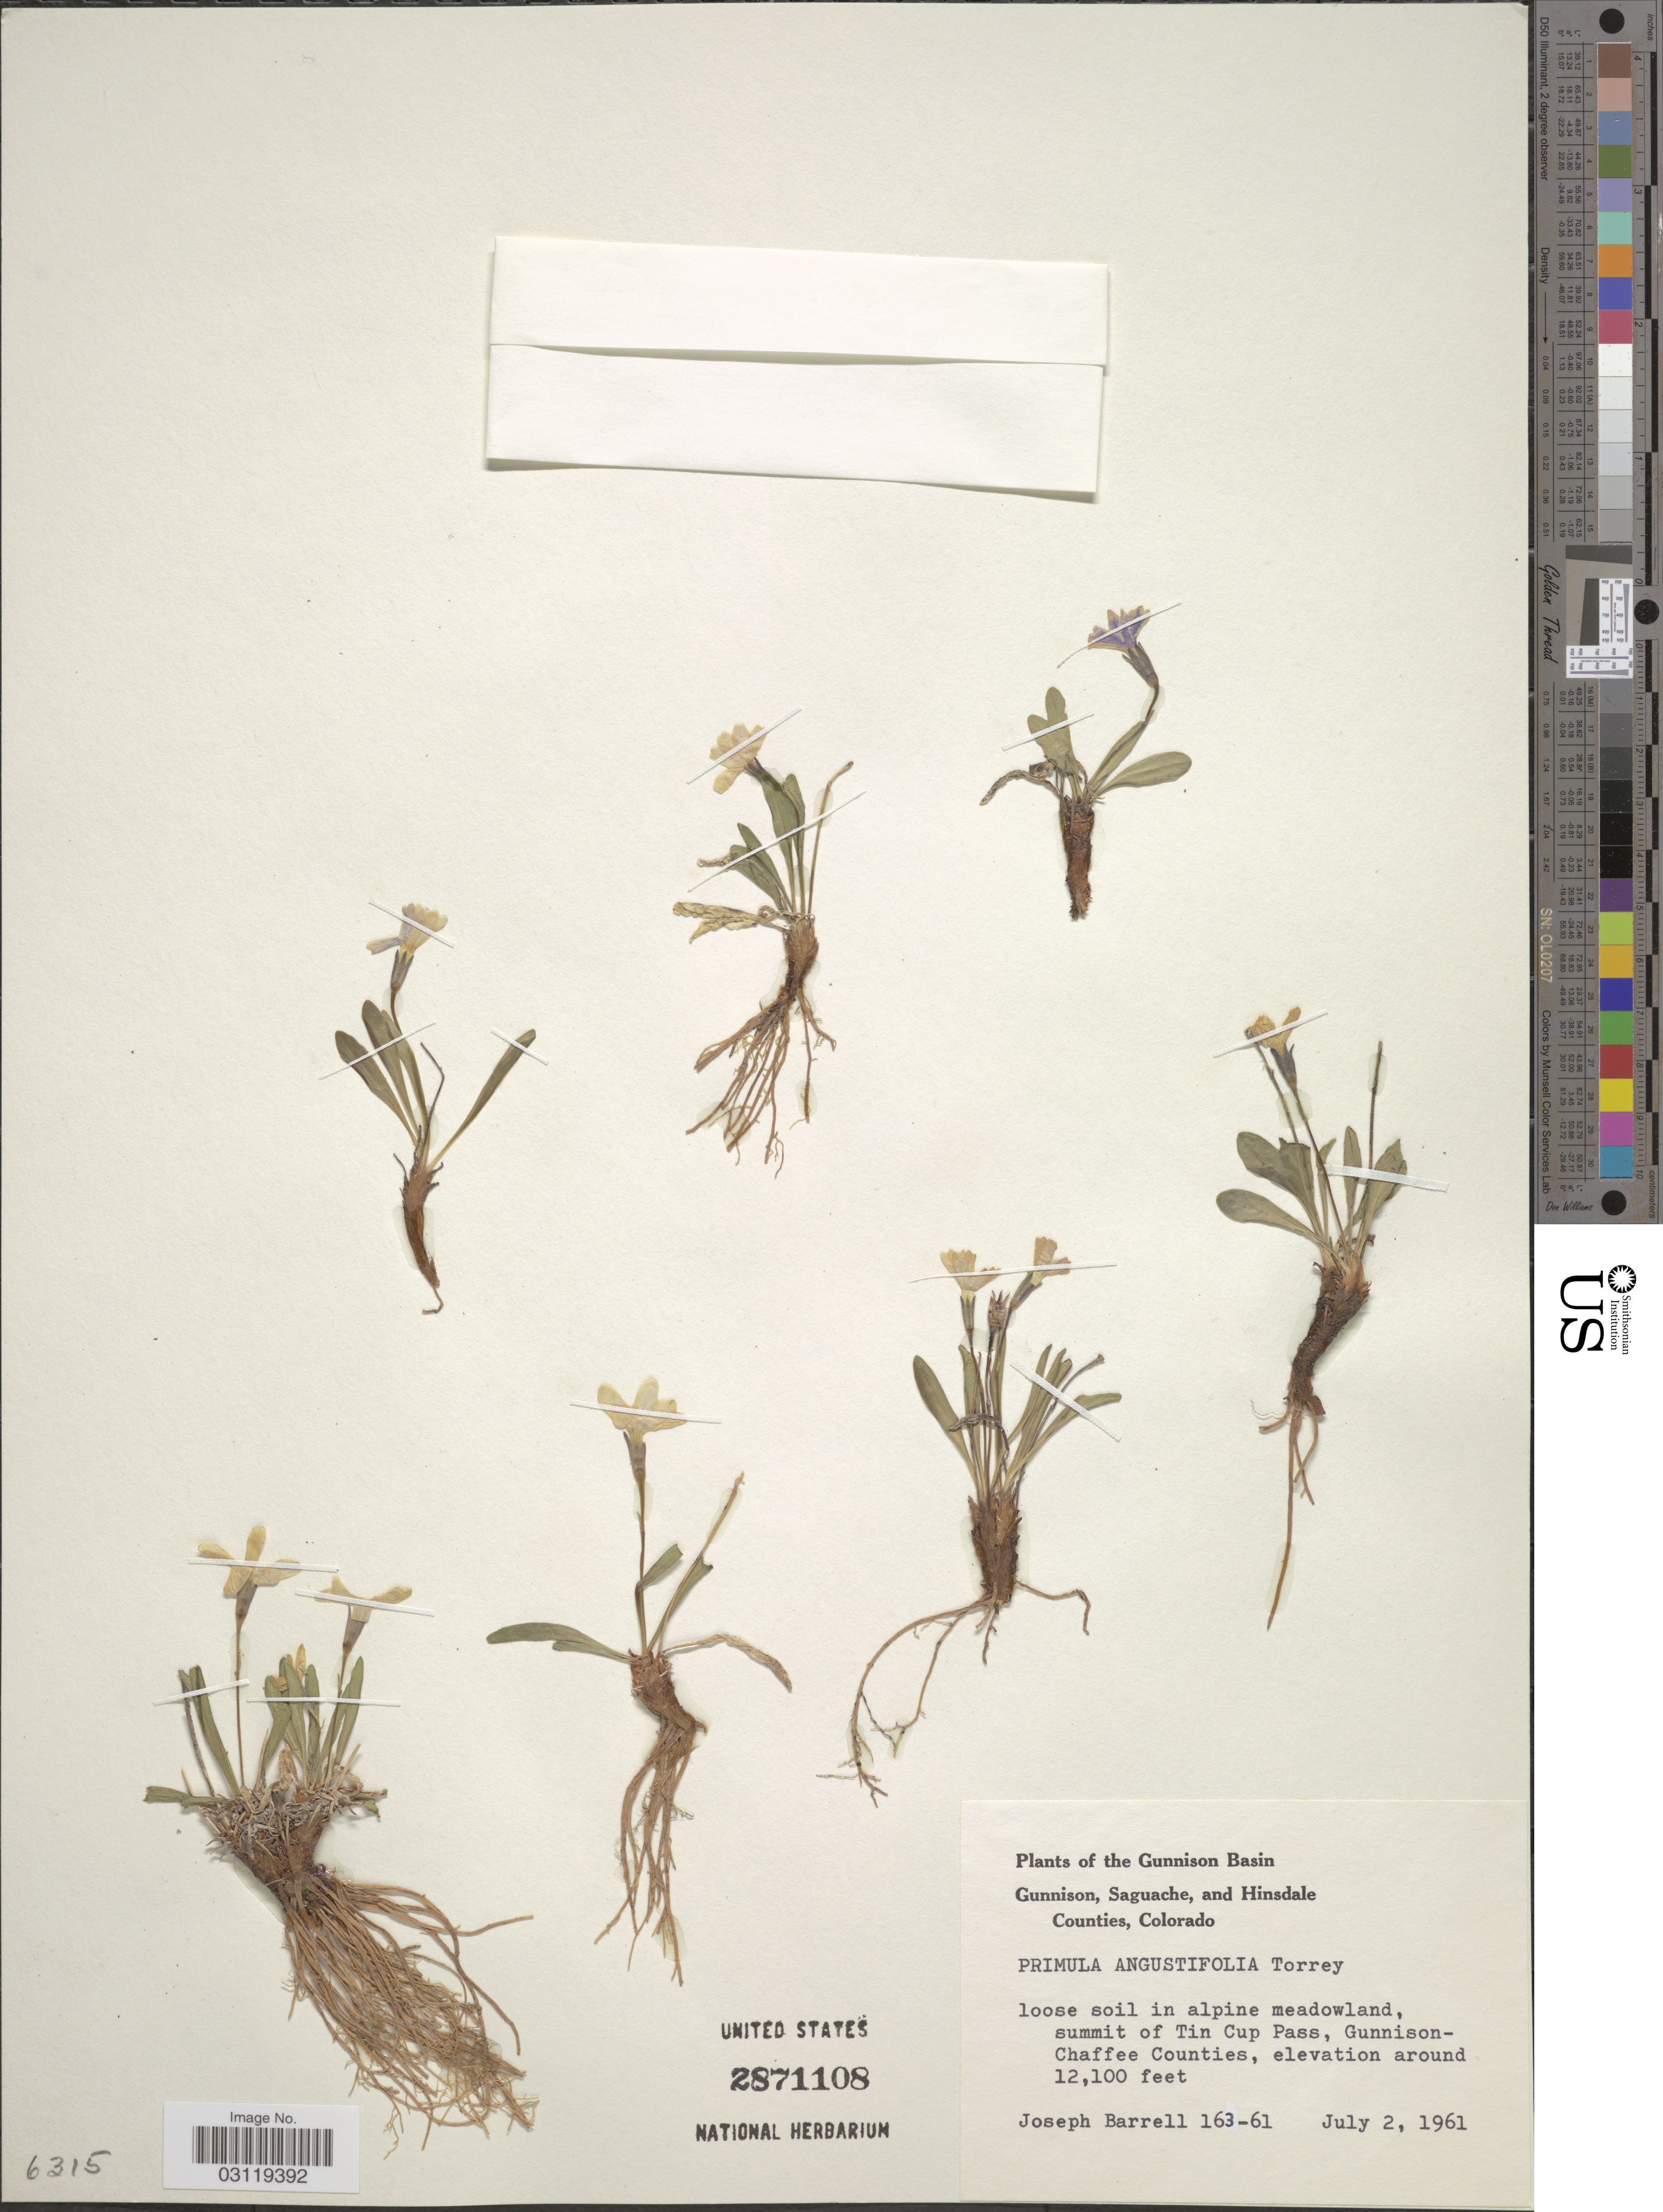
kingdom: Plantae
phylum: Tracheophyta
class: Magnoliopsida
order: Ericales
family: Primulaceae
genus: Primula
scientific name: Primula angustifolia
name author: Torr.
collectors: J. Barrell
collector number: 163-61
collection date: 1961-07-02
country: United States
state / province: Colorado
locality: Gunnison Basin. Summit of Tin Cup Pass, Gunnison-Chaffee Counties.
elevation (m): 3688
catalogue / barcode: US 2871108